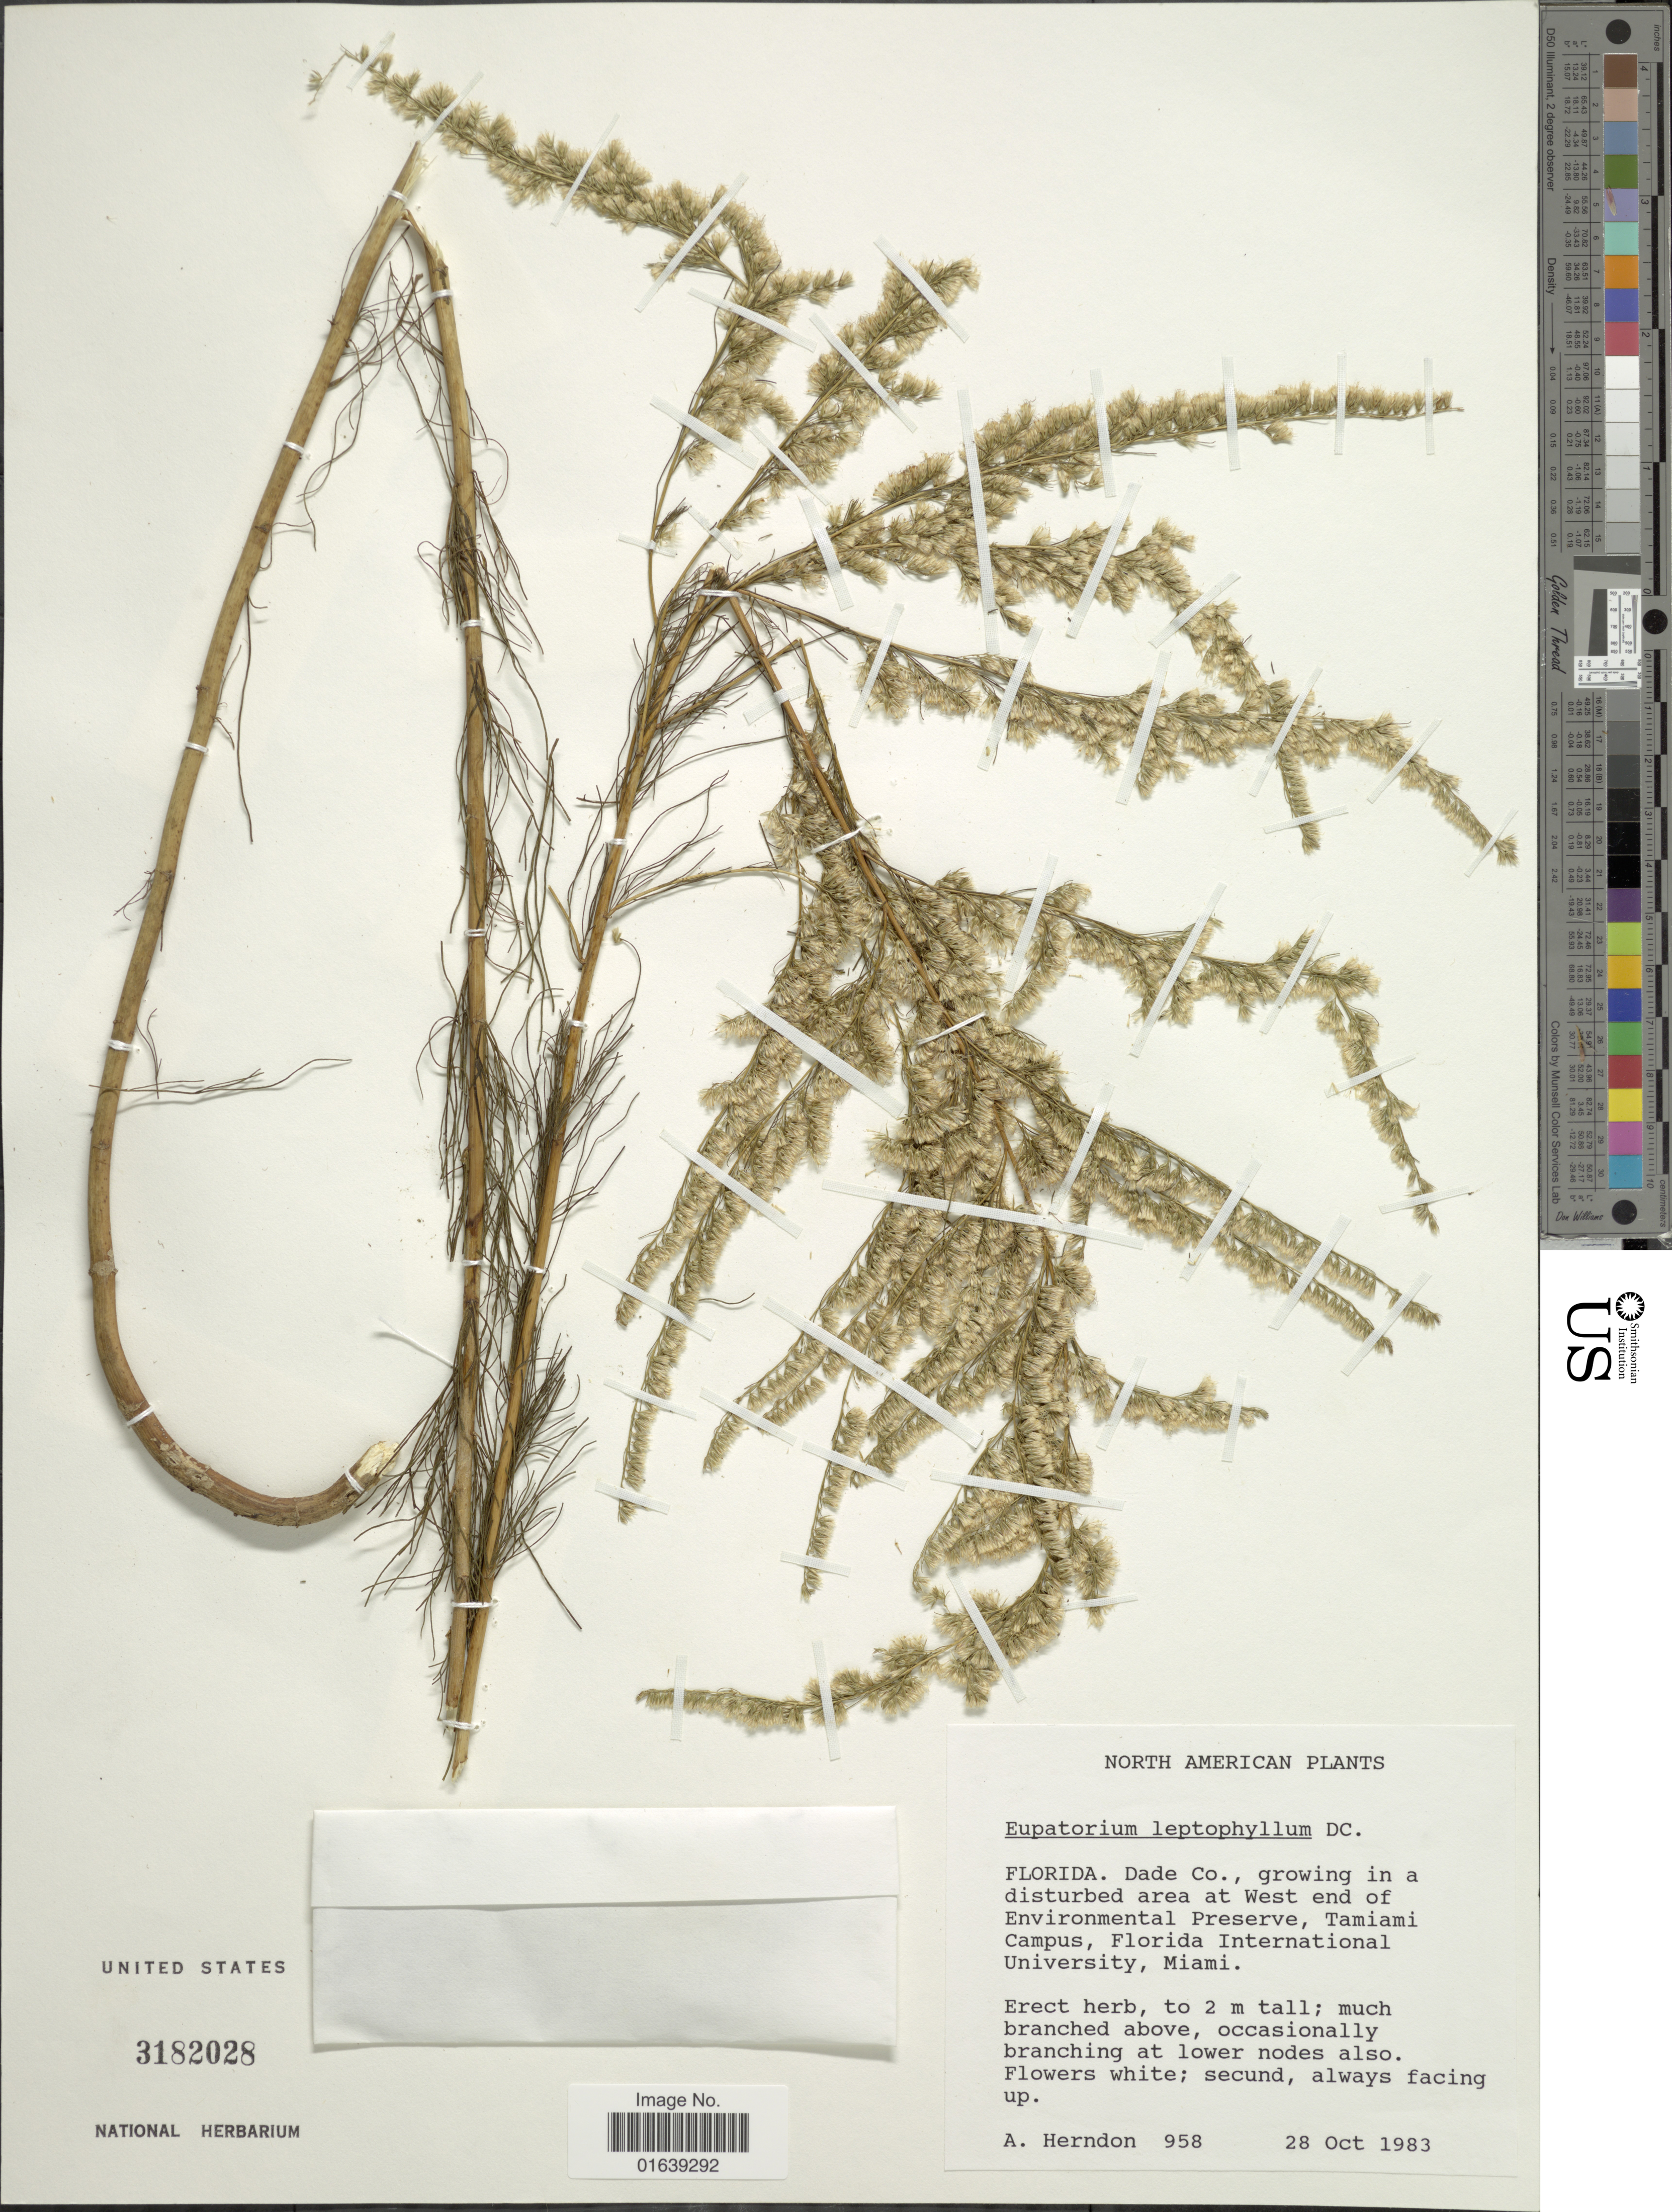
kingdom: Plantae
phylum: Tracheophyta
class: Magnoliopsida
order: Asterales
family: Asteraceae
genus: Eupatorium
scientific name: Eupatorium leptophyllum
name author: DC.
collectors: A. Herndon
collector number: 958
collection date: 1983-10-28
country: United States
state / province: Florida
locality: Florida. Dade Co., growing in a disturbed area at West end of Environmental Preserve, Tamiami Campus, Florida International University, Miami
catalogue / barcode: US 3182028